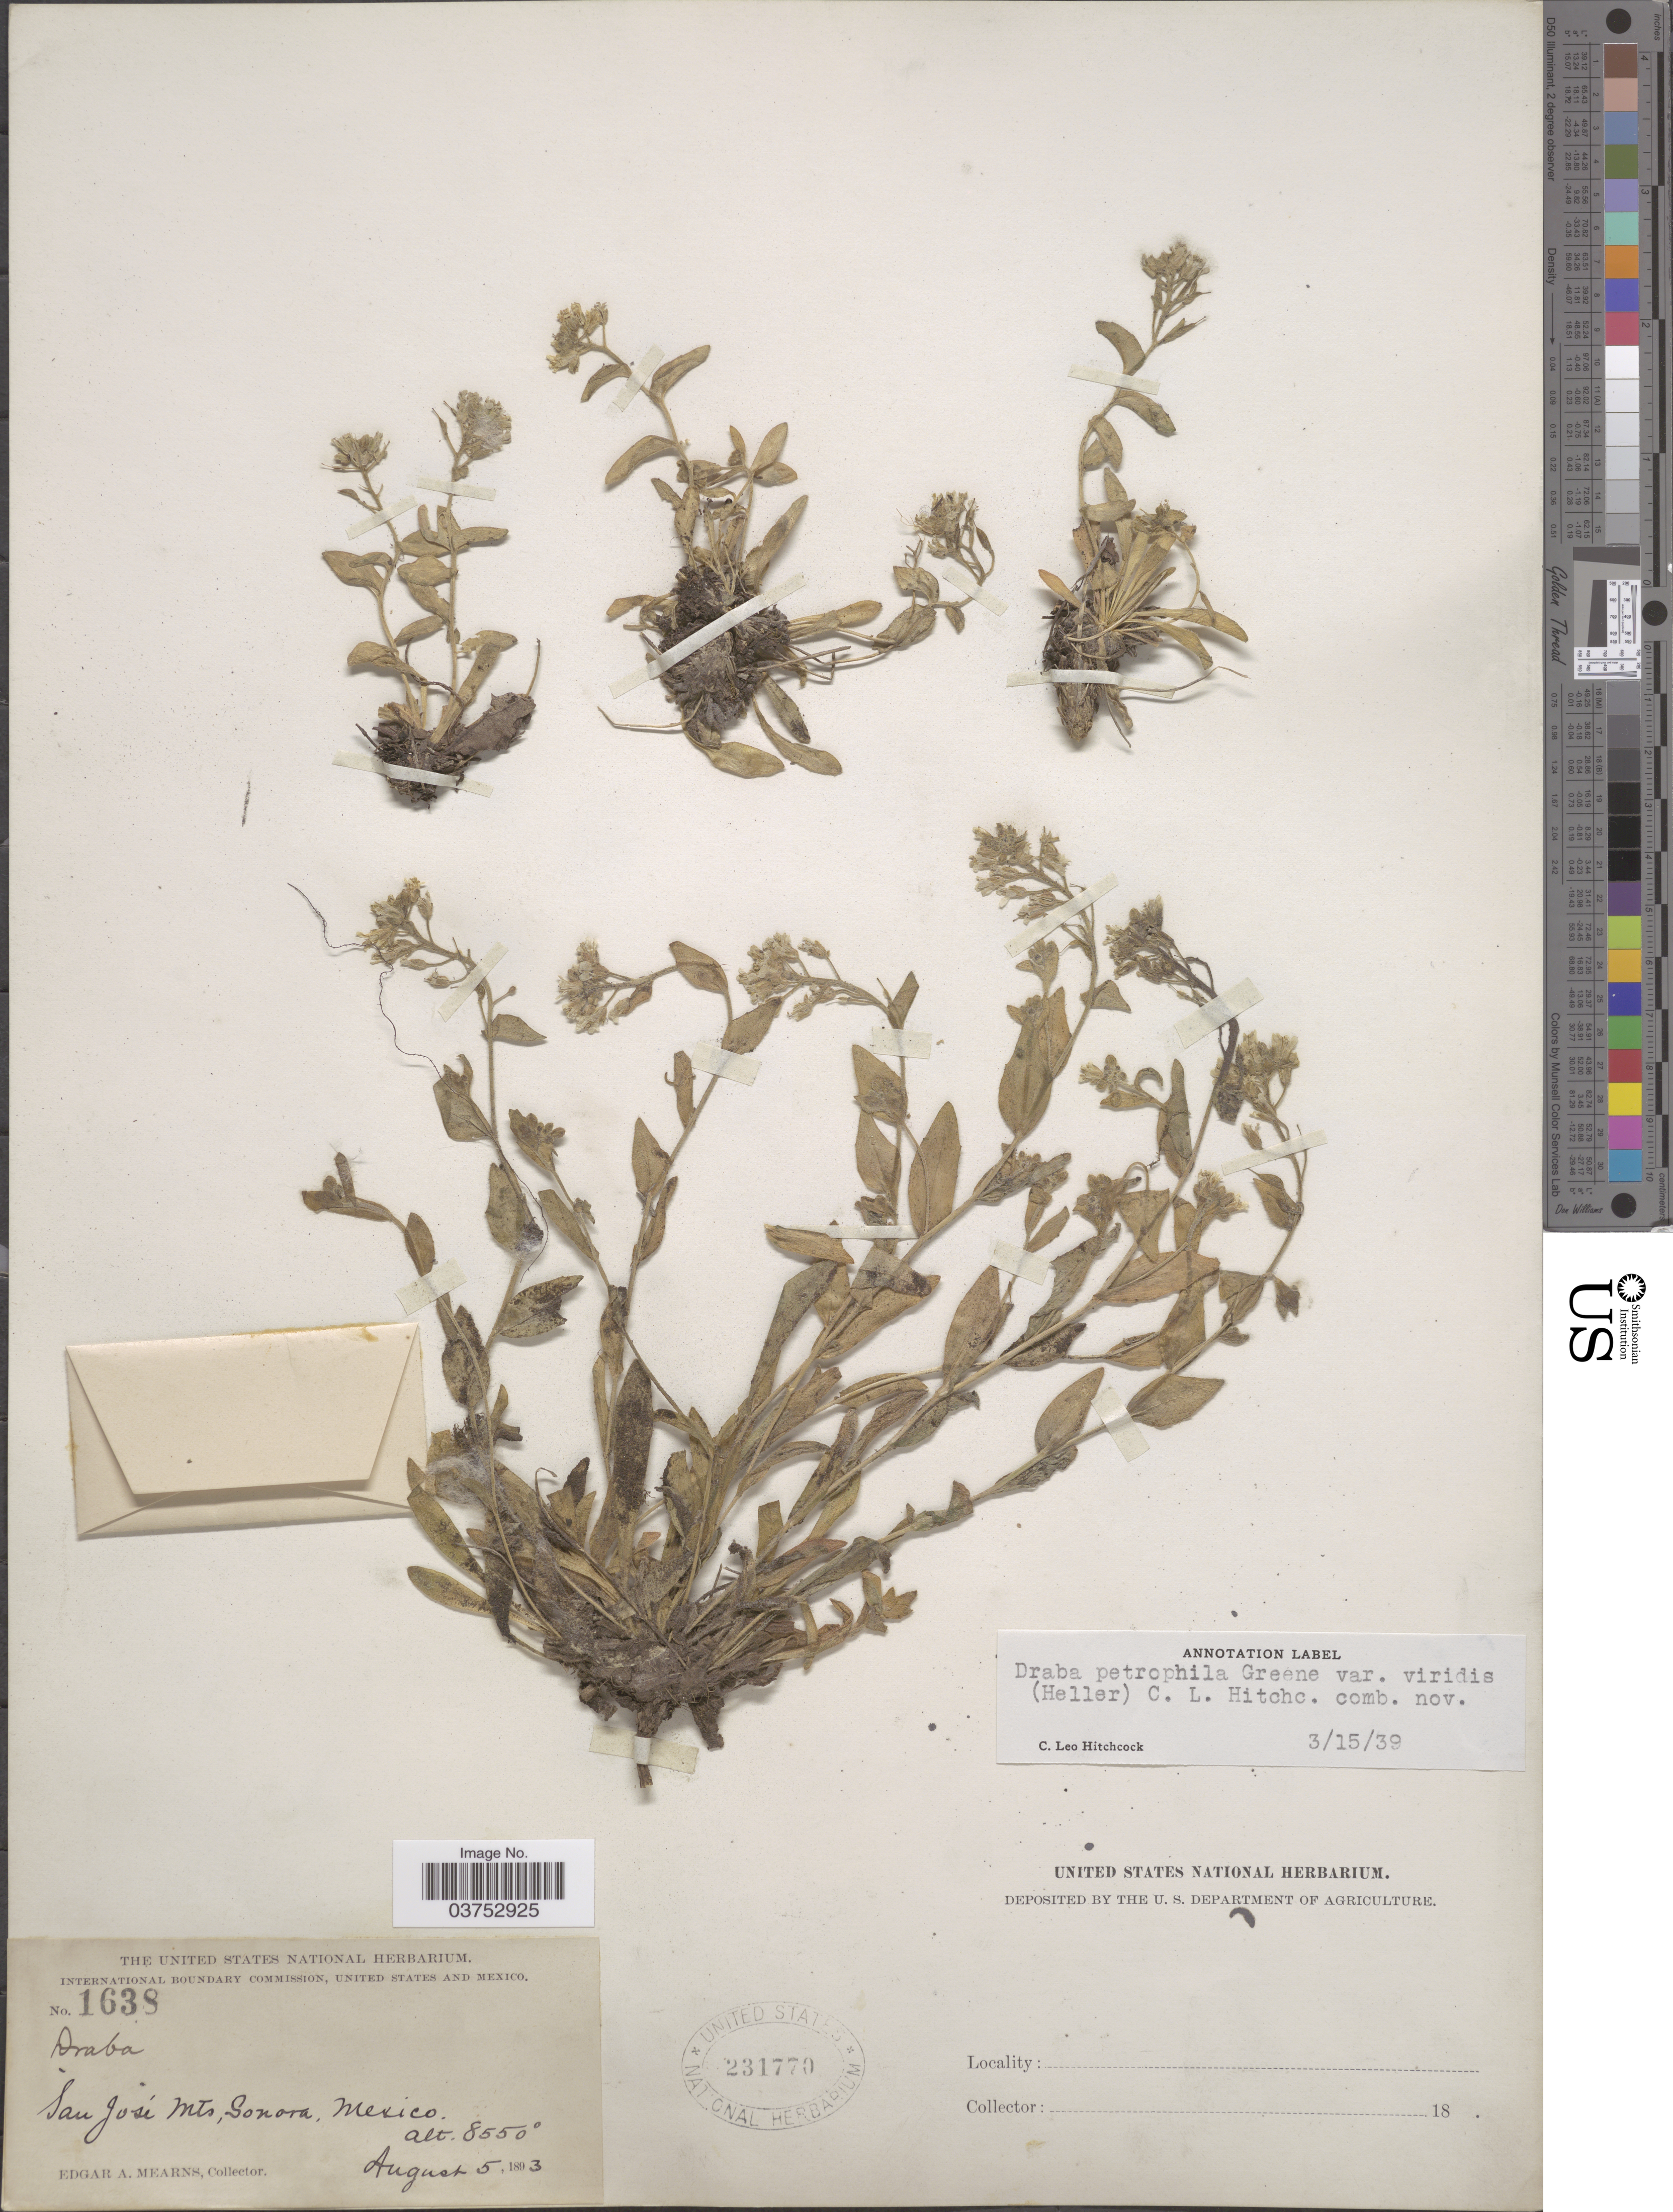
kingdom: Plantae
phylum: Tracheophyta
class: Magnoliopsida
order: Brassicales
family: Brassicaceae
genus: Draba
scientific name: Draba petrophila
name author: Greene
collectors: E. A. Mearns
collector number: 1638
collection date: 1893-08-05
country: Mexico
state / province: Sonora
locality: San José Mts.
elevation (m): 2606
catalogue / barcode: US 231770